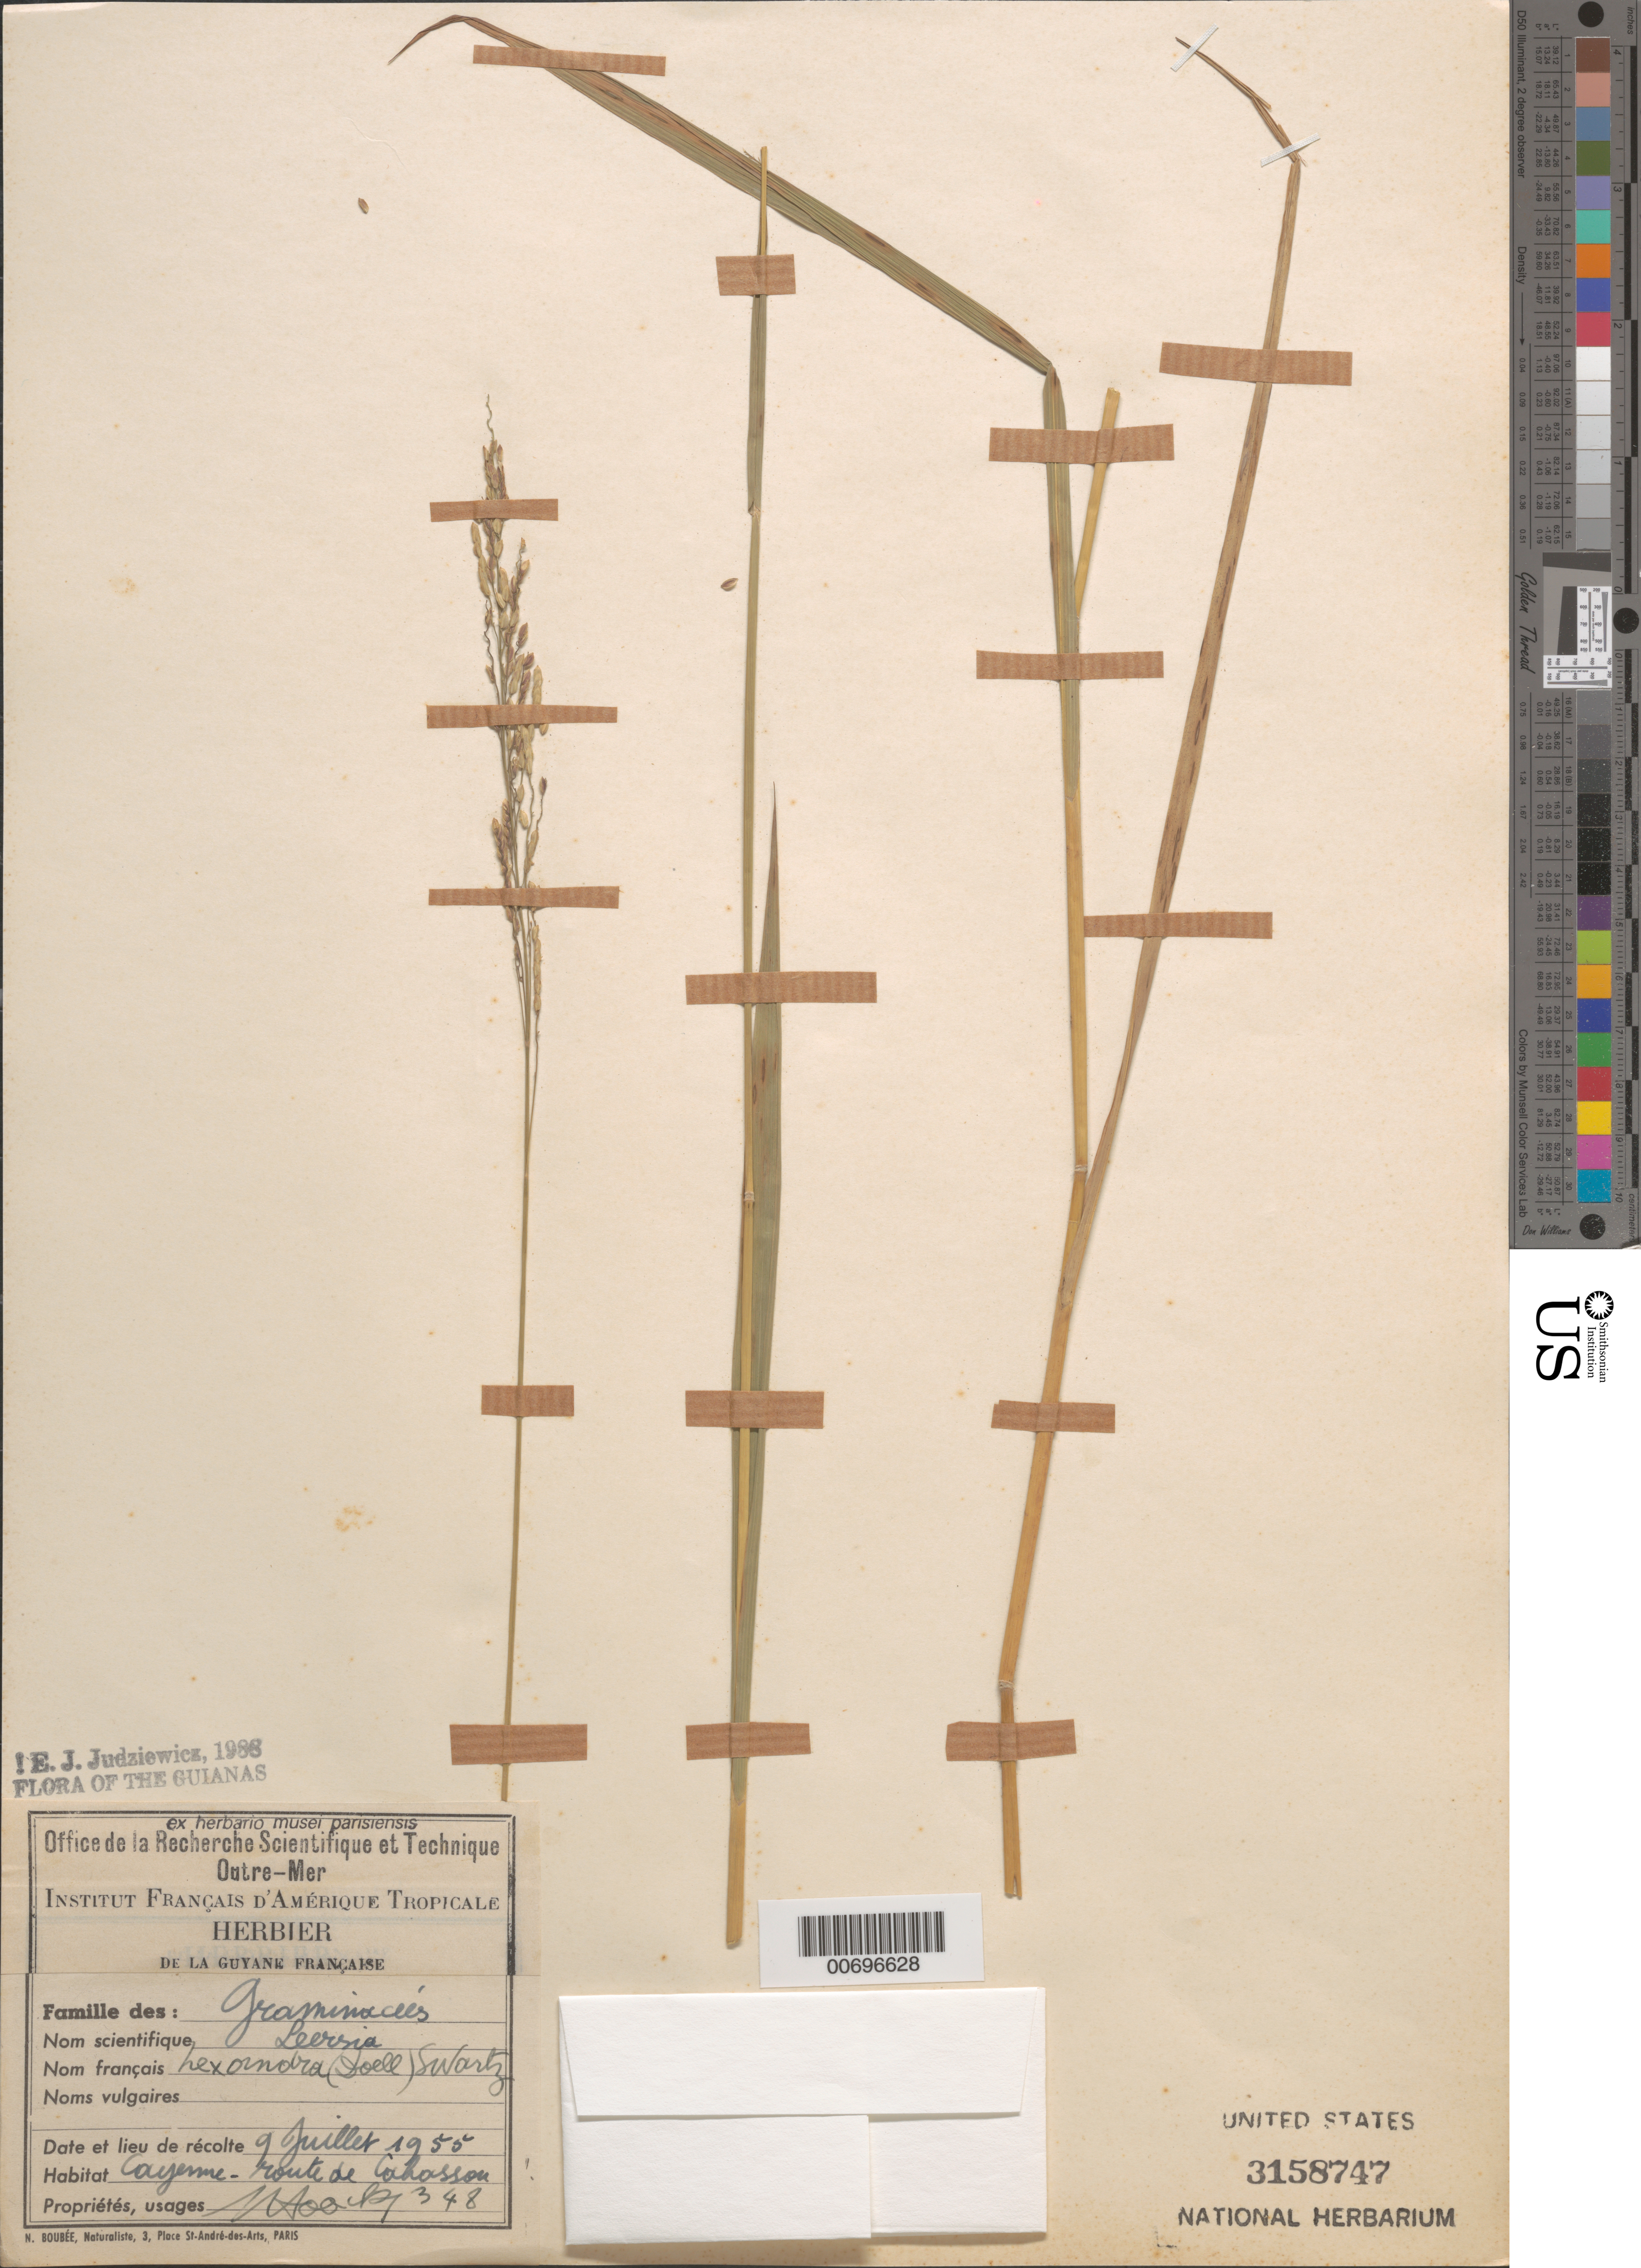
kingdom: Plantae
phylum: Tracheophyta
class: Liliopsida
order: Poales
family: Poaceae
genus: Leersia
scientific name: Leersia hexandra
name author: Sw.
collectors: N. Hoock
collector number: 348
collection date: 1955-07-09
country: French Guiana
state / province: Cayenne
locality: Route de Cabassou.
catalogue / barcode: US 3158747